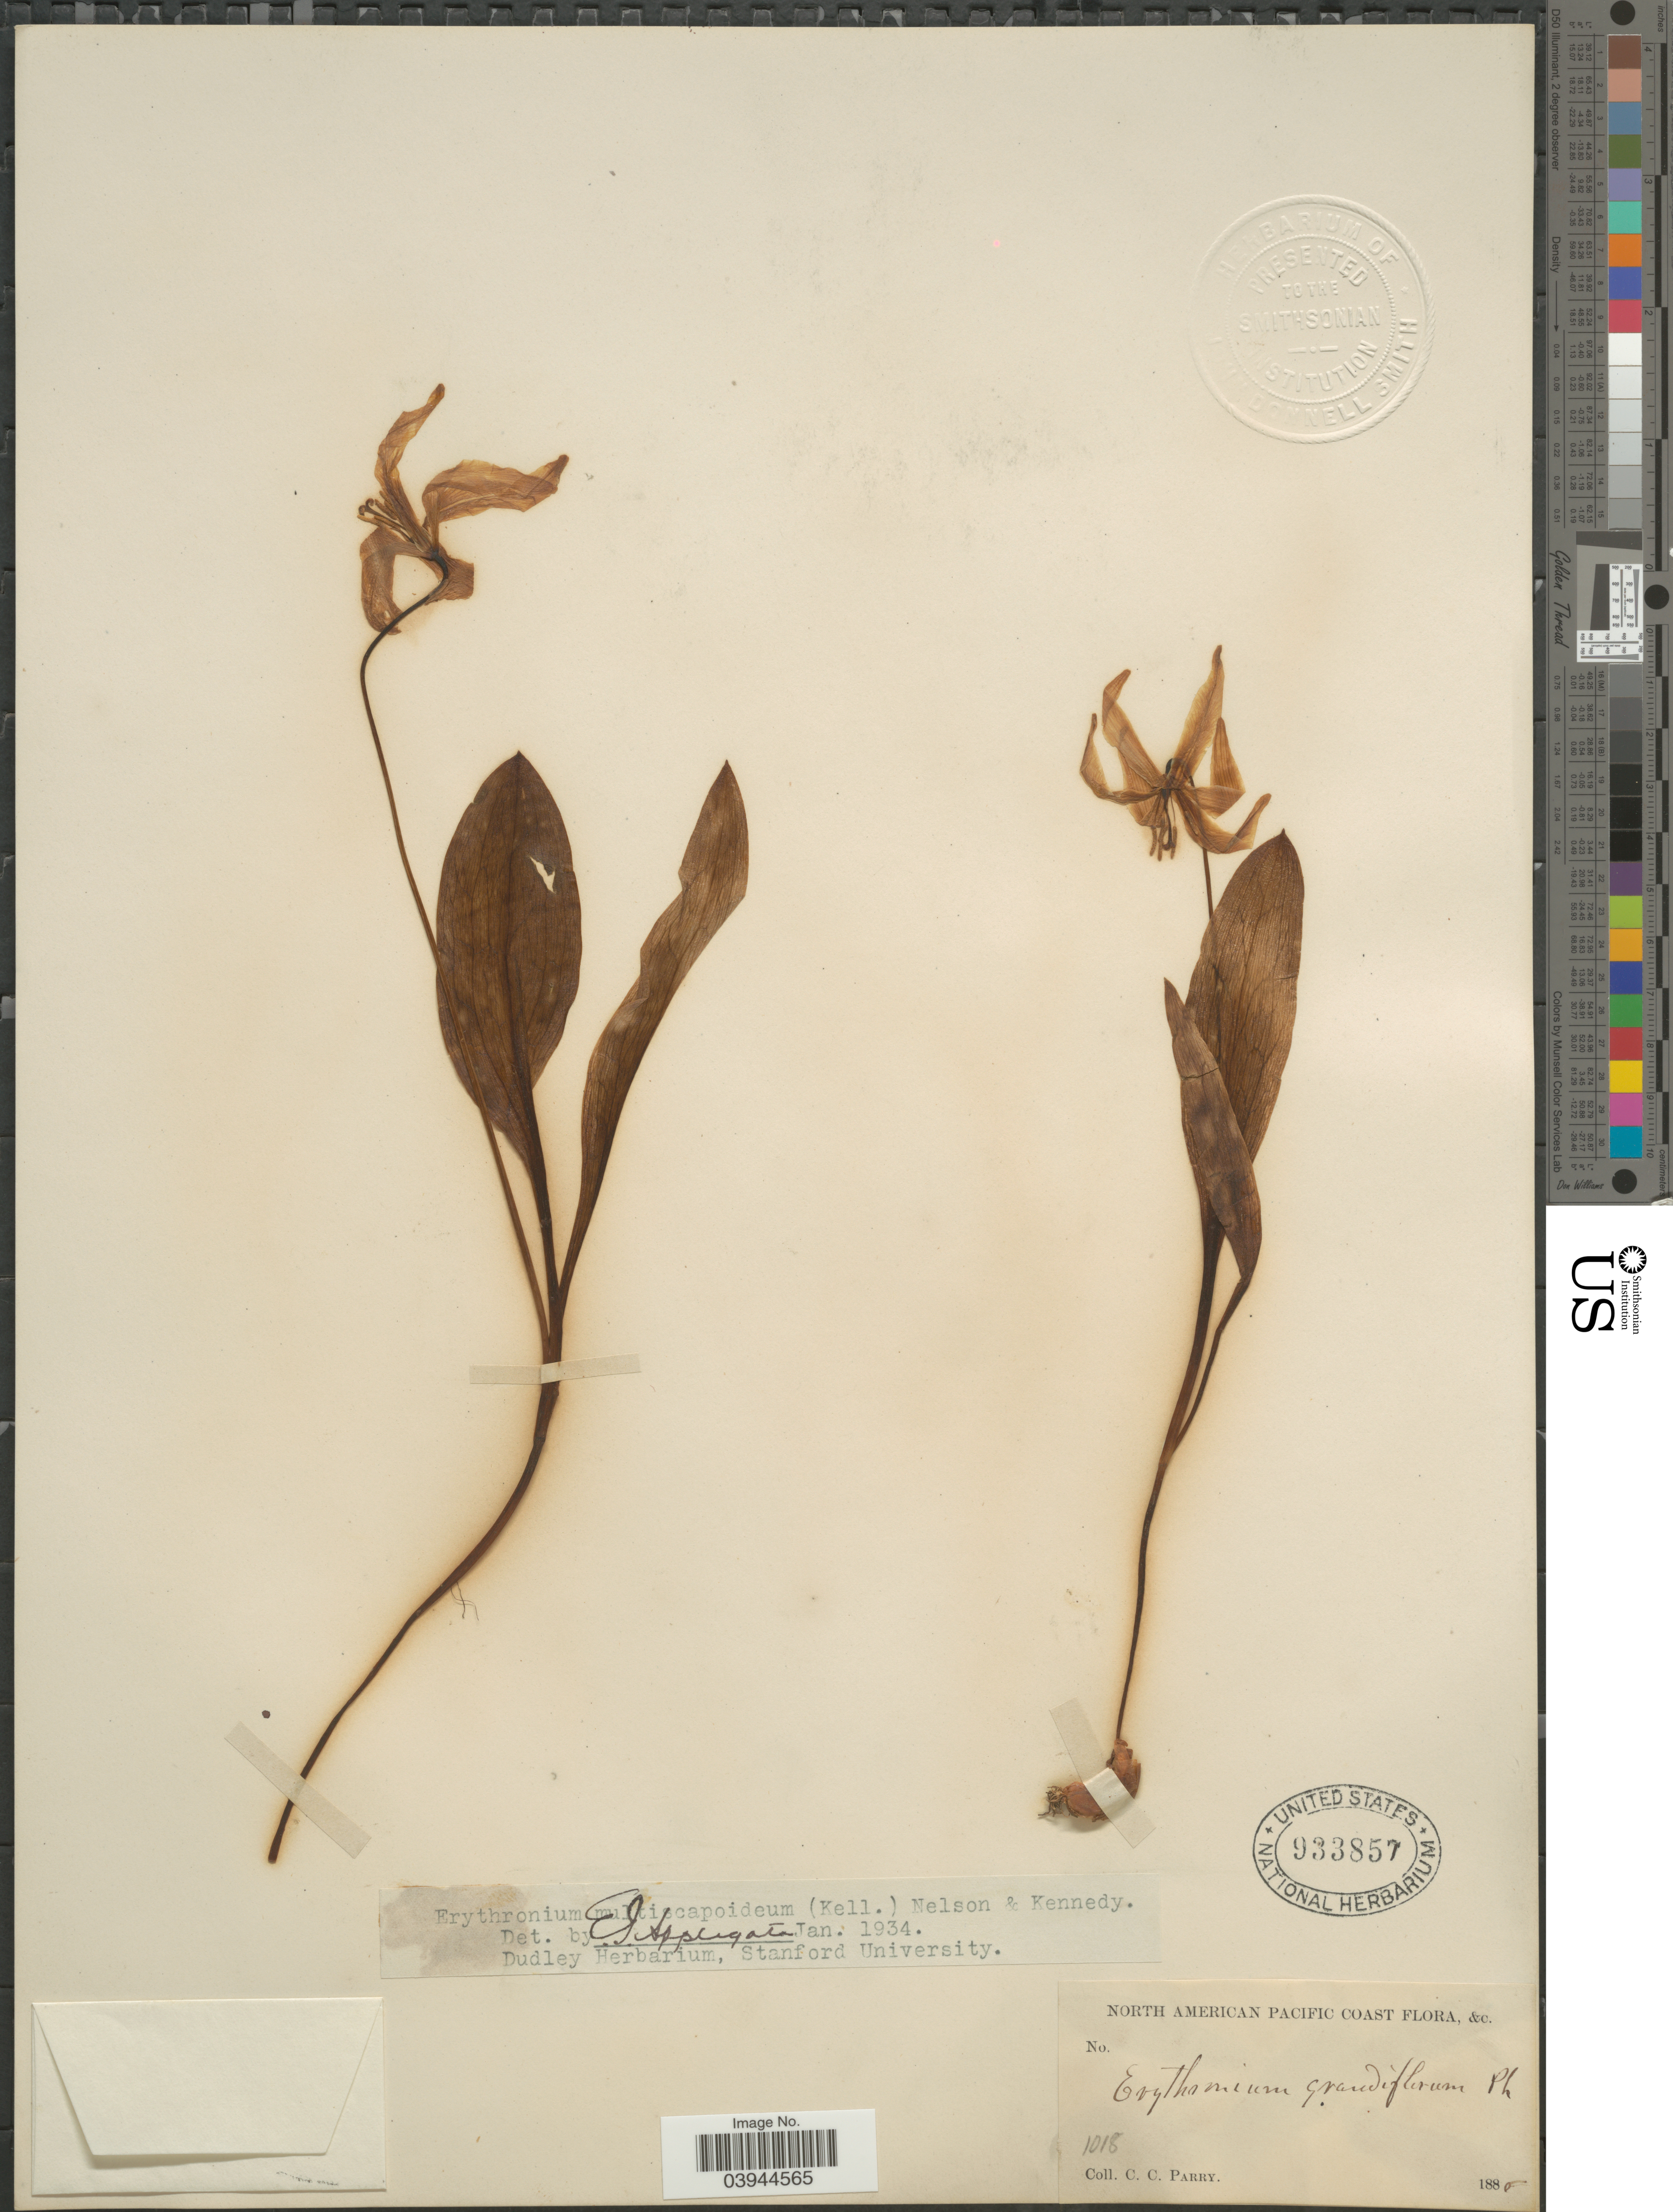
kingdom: Plantae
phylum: Tracheophyta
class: Liliopsida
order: Liliales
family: Liliaceae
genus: Erythronium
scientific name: Erythronium multiscapoideum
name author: (Kellogg) A. Nelson & P.B. Kenn.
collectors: C. C. Parry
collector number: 1018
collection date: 1886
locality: North American Pacific Coast.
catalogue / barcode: US 933857